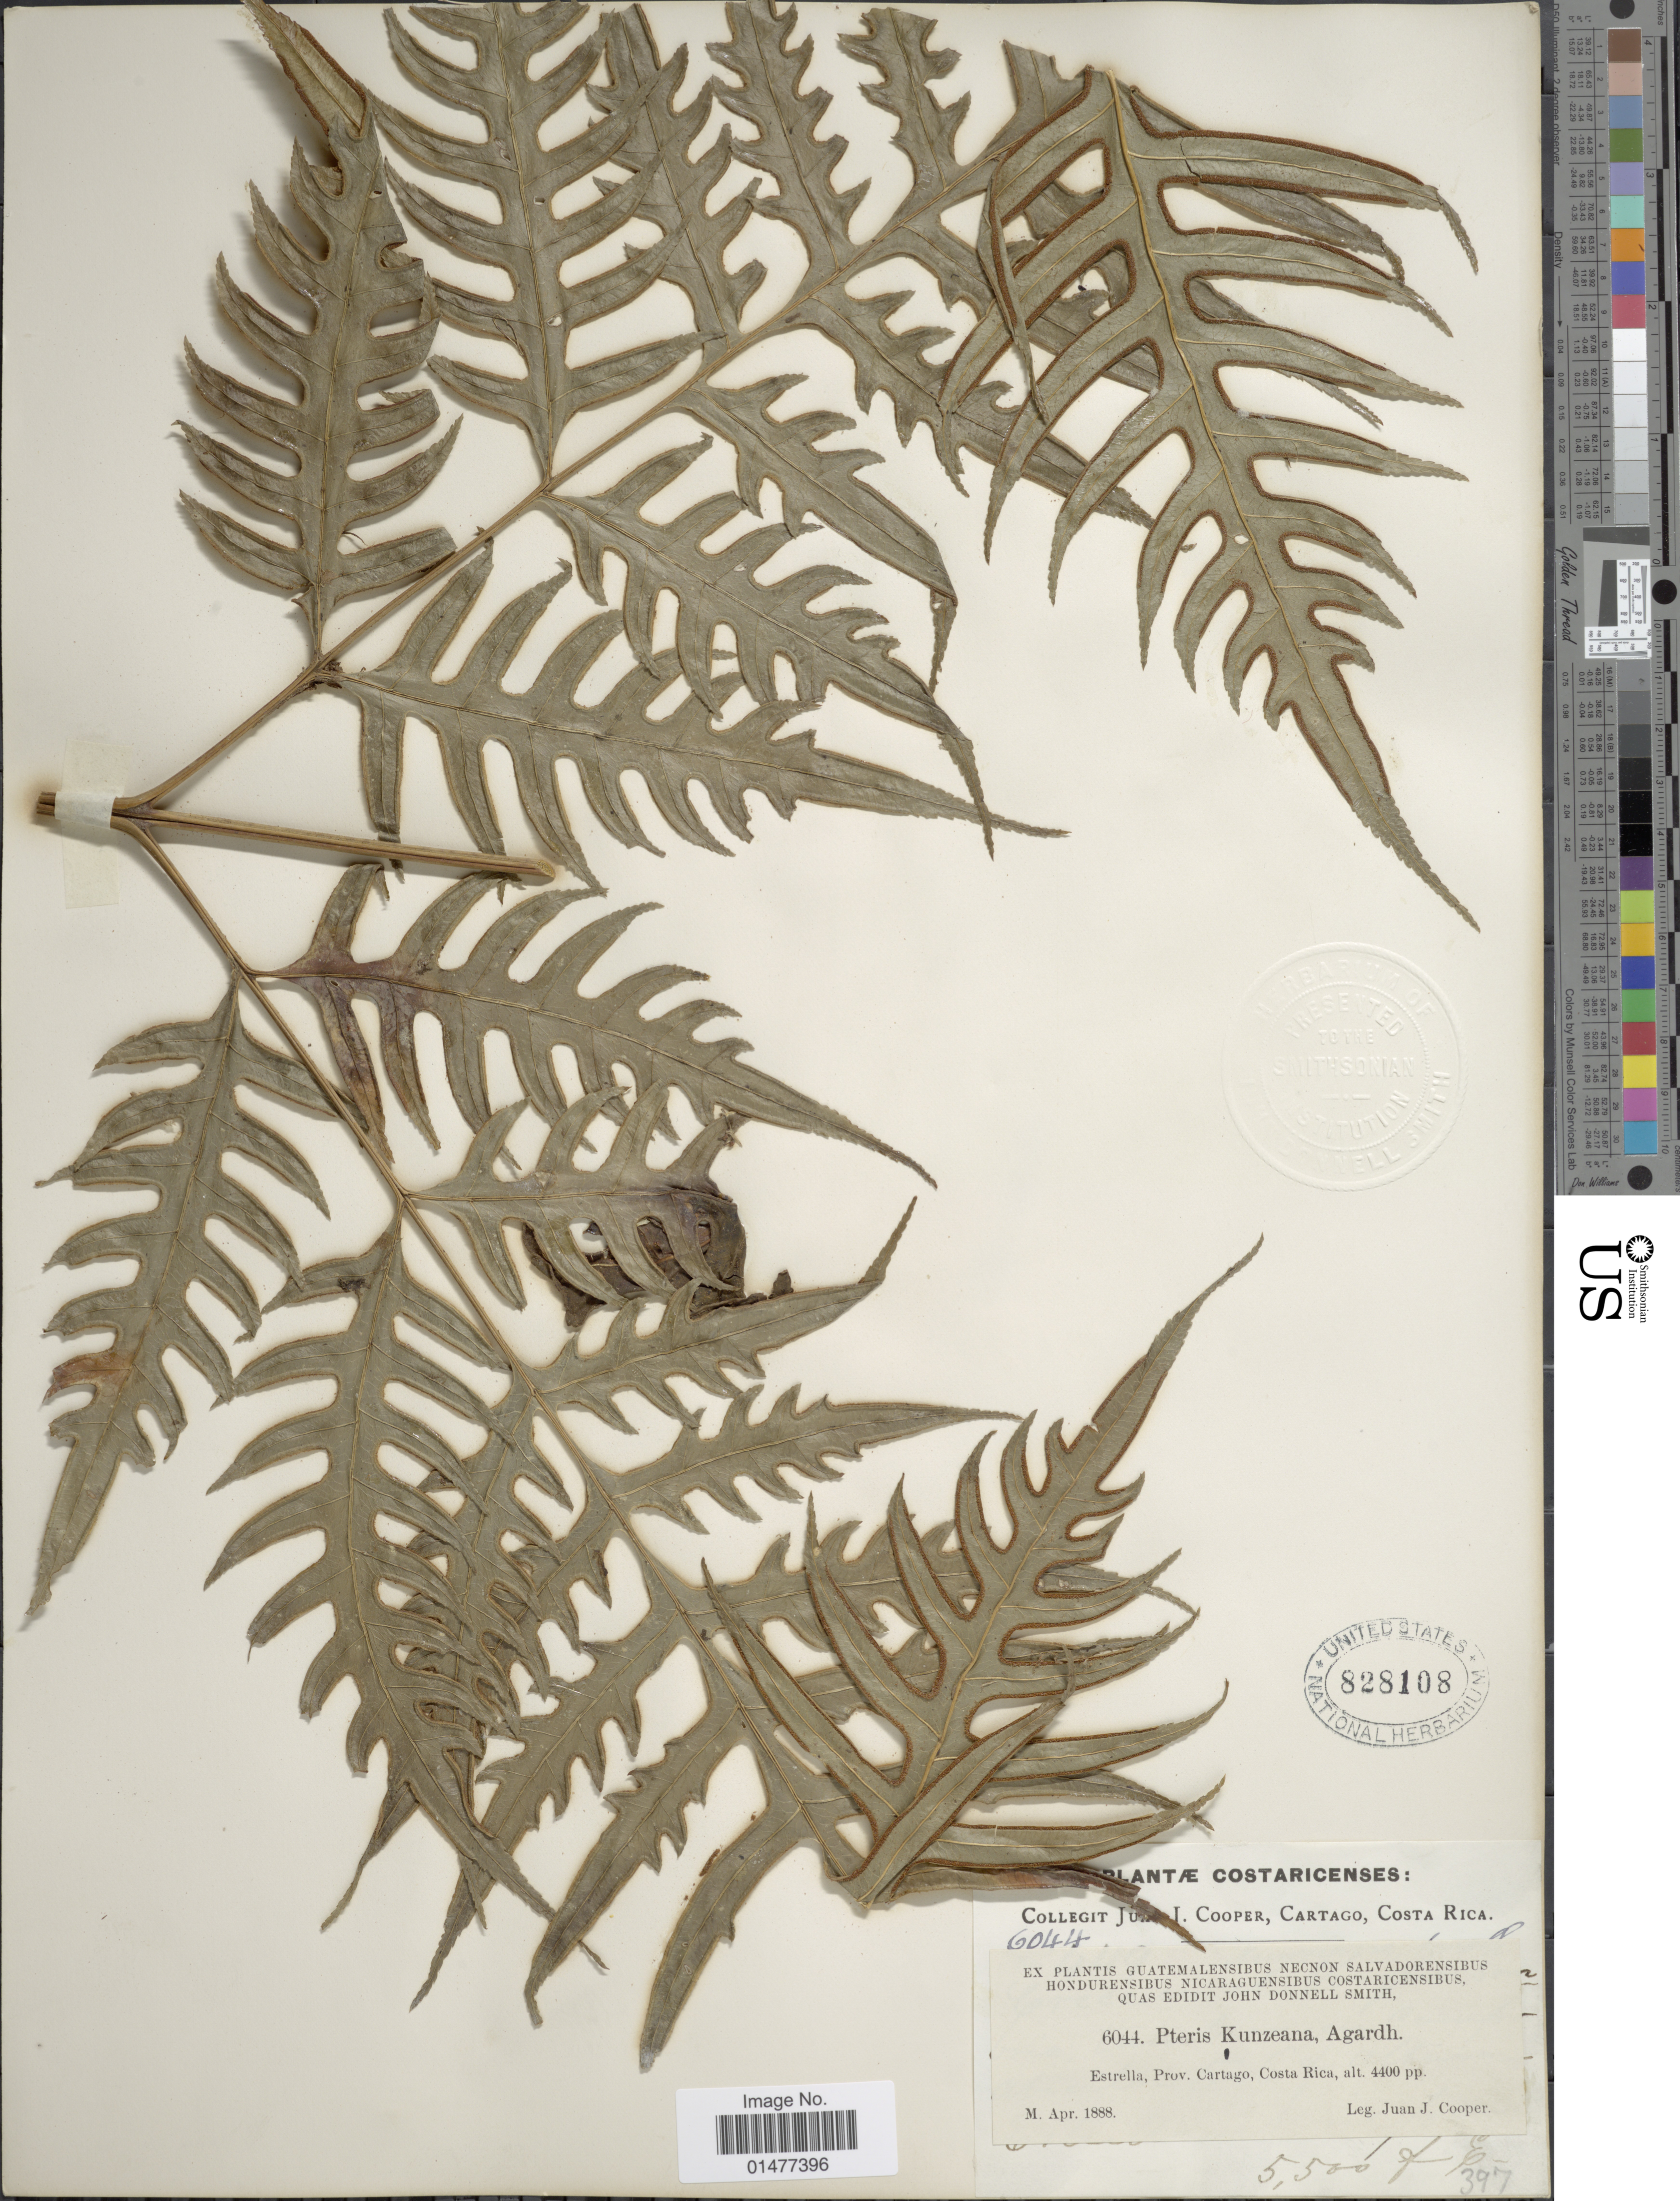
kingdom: Plantae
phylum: Tracheophyta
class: Polypodiopsida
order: Polypodiales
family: Pteridaceae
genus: Pteris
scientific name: Pteris altissima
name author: Poir.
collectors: J. J. Cooper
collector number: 6044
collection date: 1888-04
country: Costa Rica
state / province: Cartago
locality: Estrella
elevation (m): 1676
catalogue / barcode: US 828108